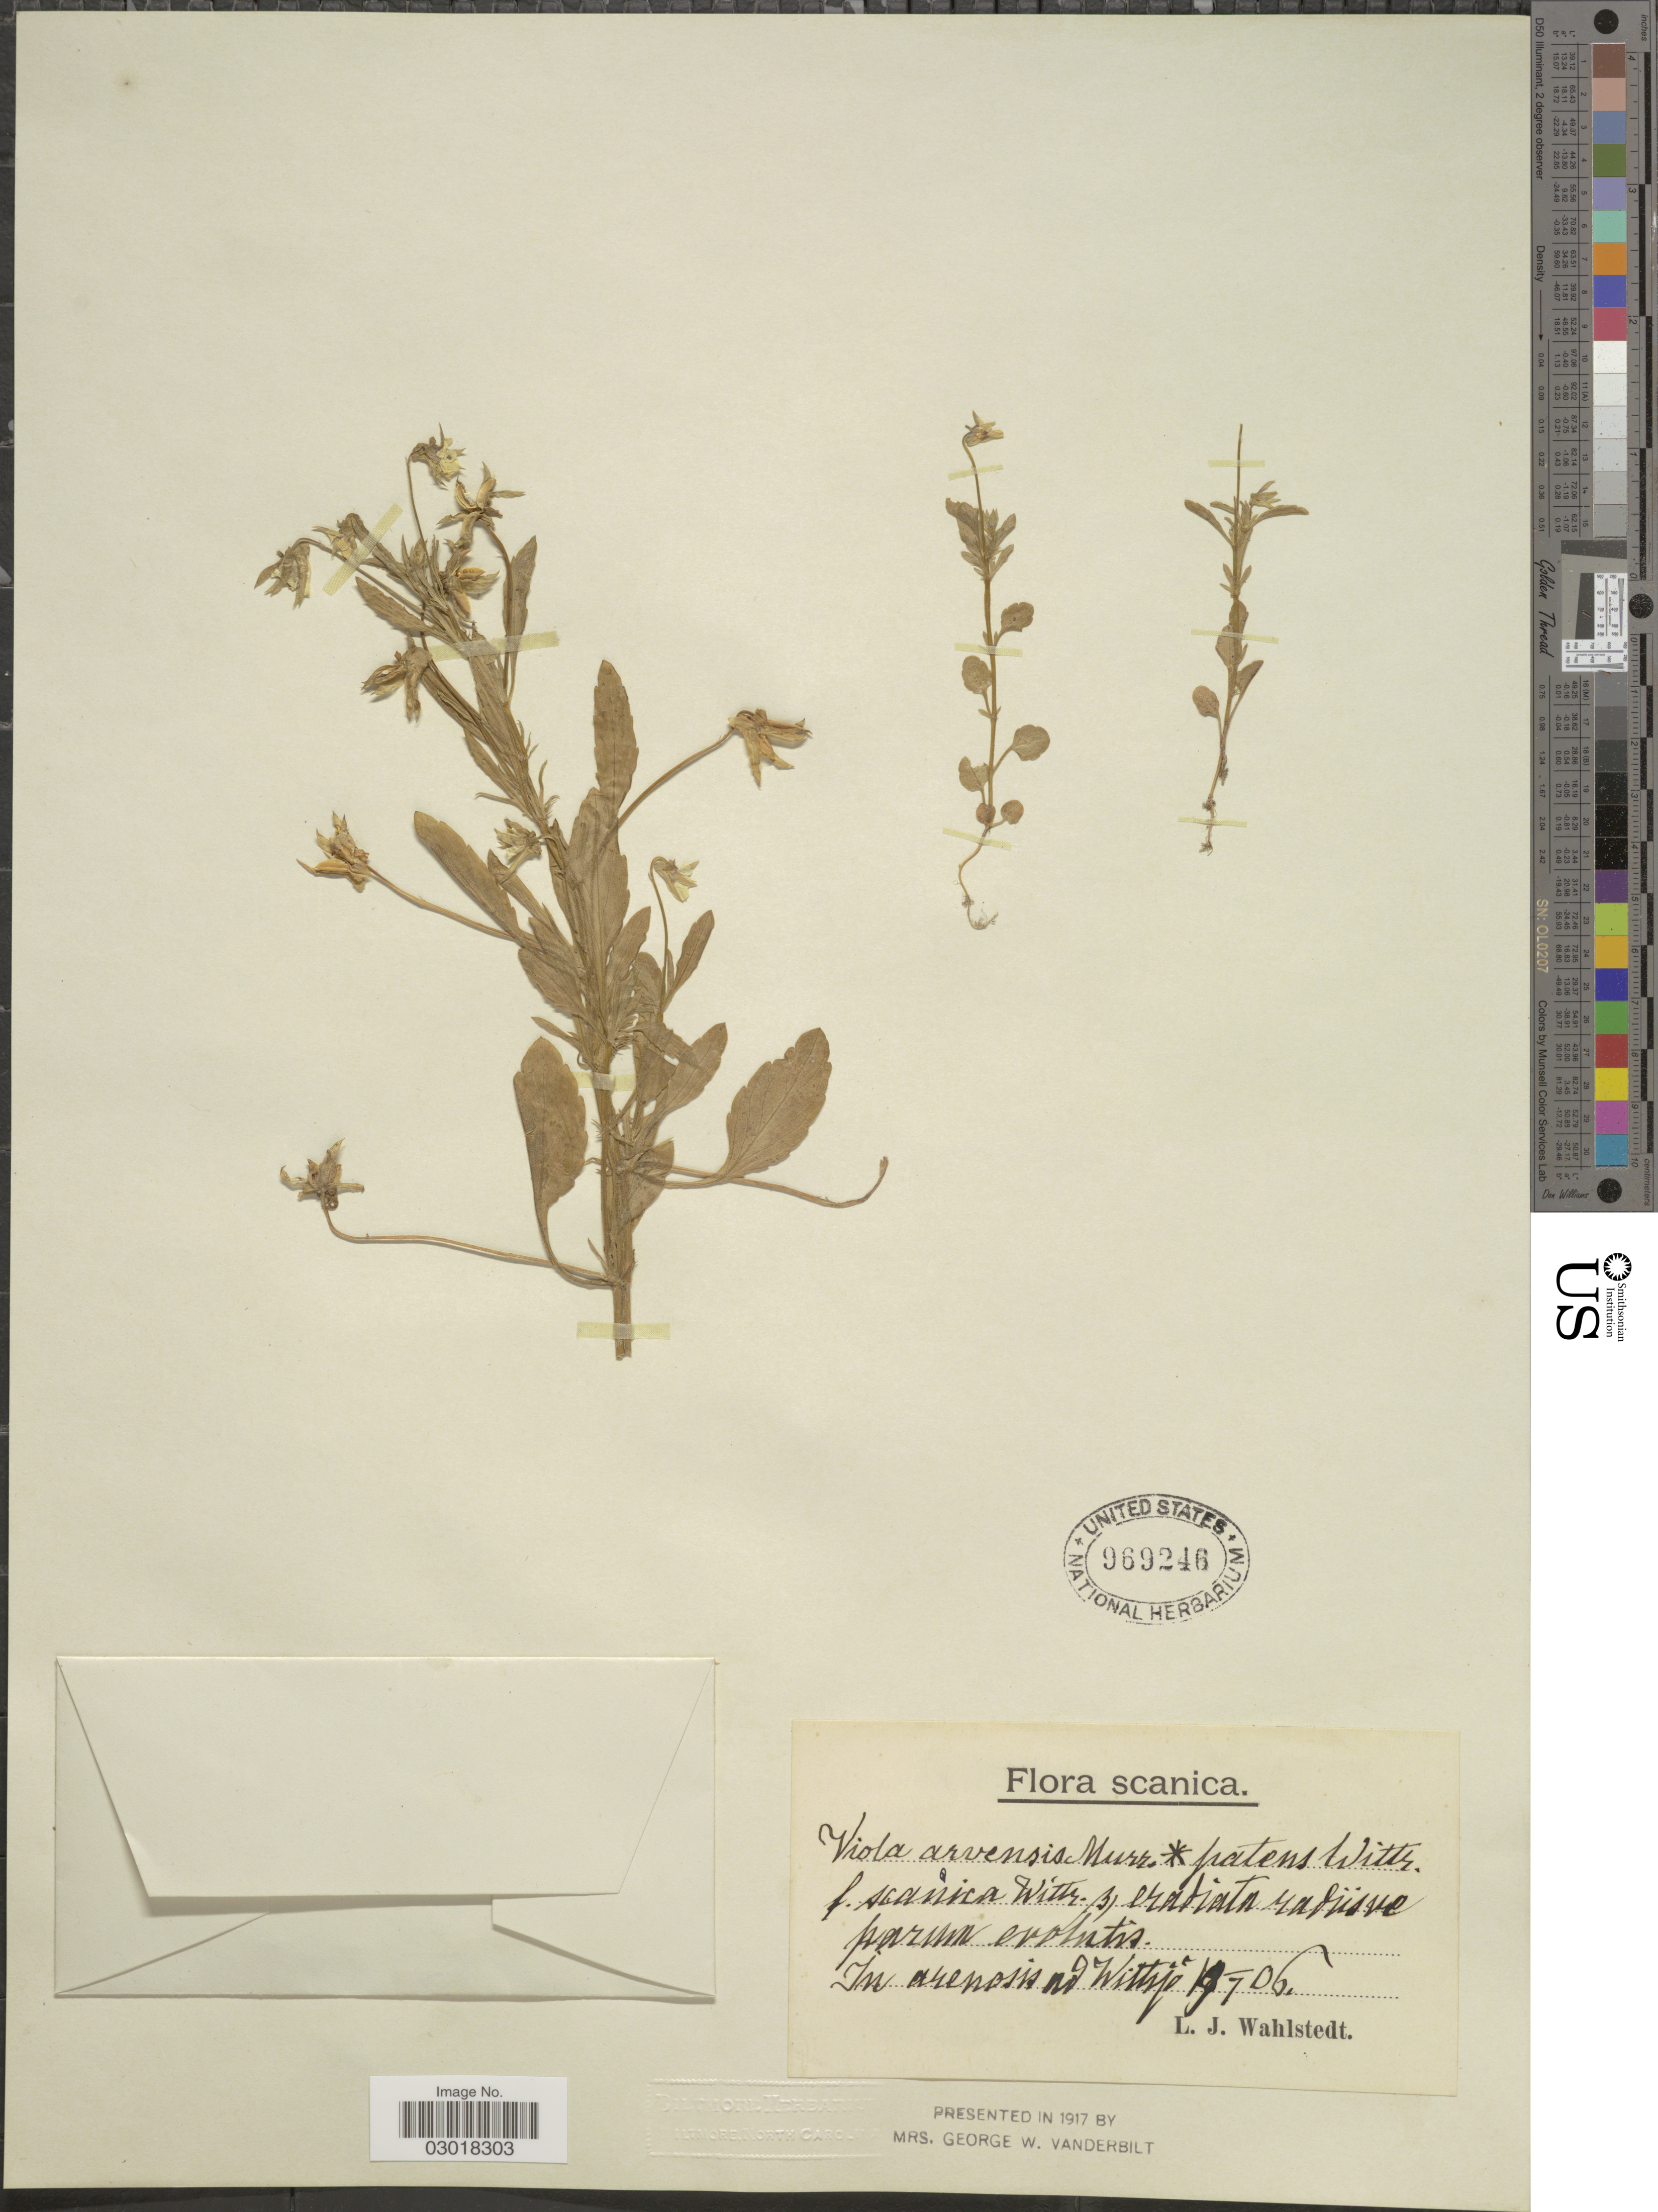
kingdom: Plantae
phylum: Tracheophyta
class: Magnoliopsida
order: Malpighiales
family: Violaceae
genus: Viola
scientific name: Viola arvensis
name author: Murray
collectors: L. J. Wahlstedt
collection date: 1906-07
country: Sweden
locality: Scanica. In areosis ad Wittsjo.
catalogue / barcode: US 969246